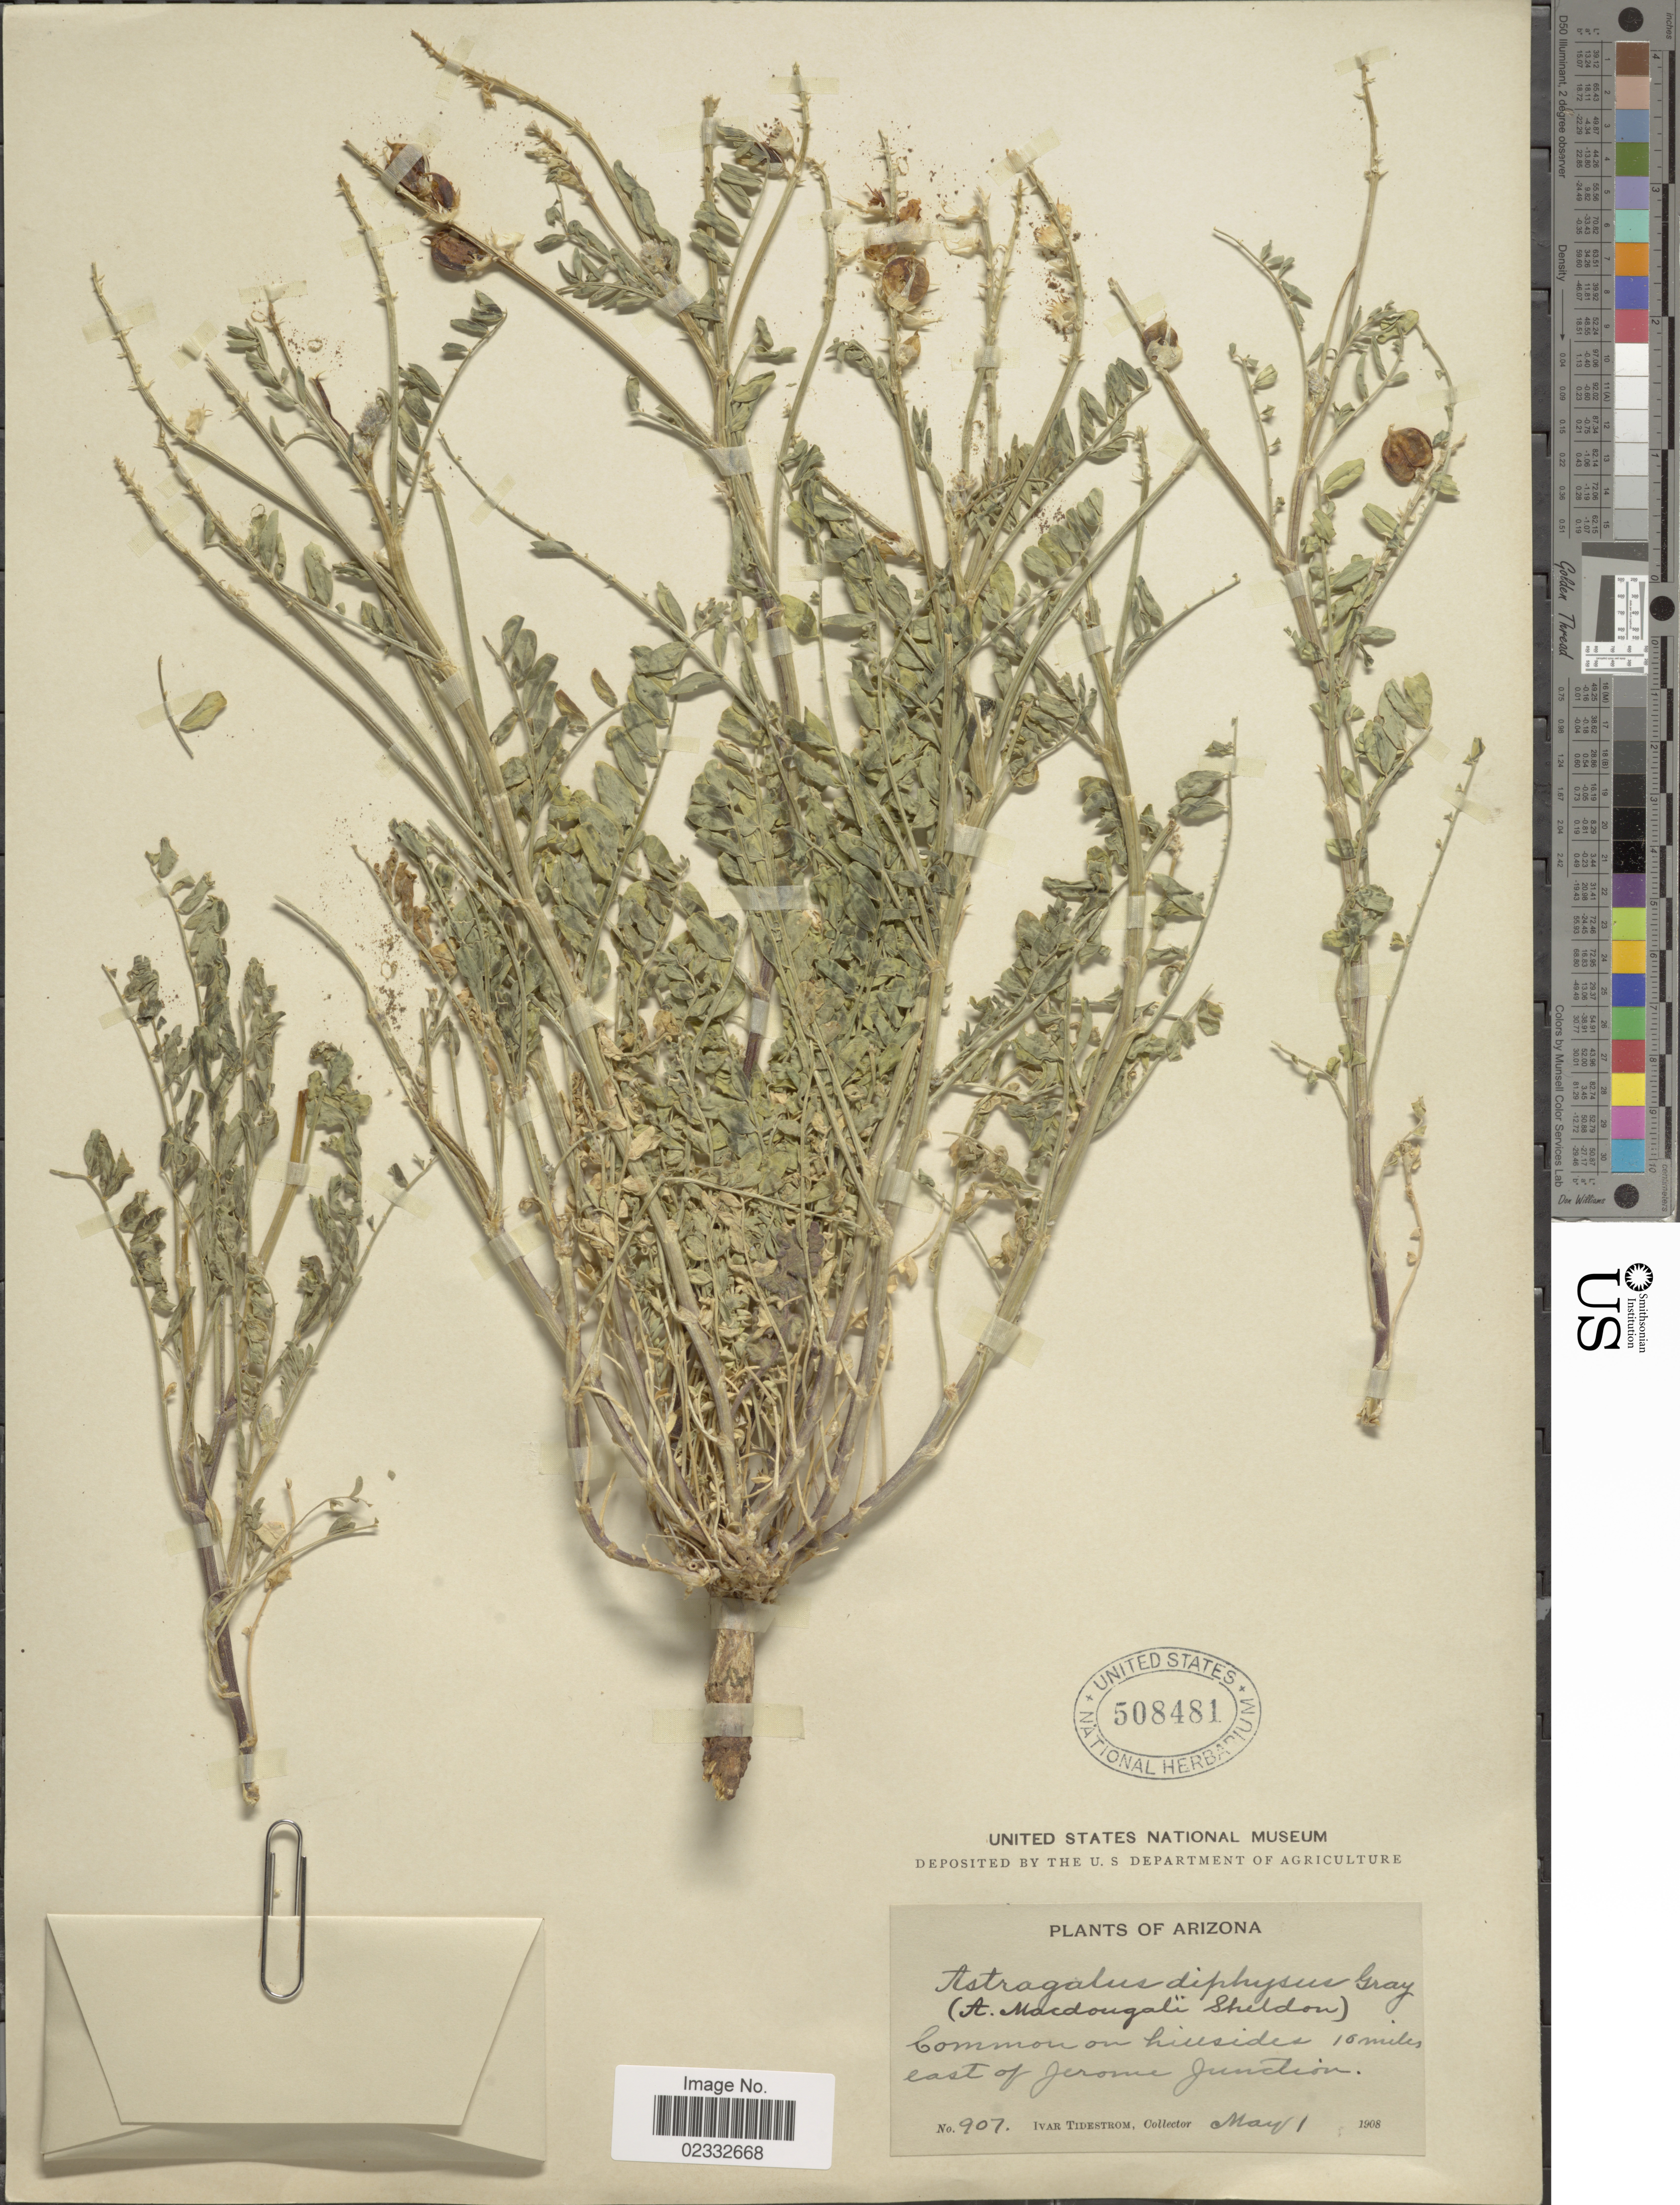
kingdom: Plantae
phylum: Tracheophyta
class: Magnoliopsida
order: Fabales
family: Fabaceae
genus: Astragalus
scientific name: Astragalus macdougalii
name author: E. Sheld.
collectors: I. F. Tidestrom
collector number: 907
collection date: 1908-05-01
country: United States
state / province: Arizona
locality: Common on hillsides, 10 miles east of Jerome Junction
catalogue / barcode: US 508481